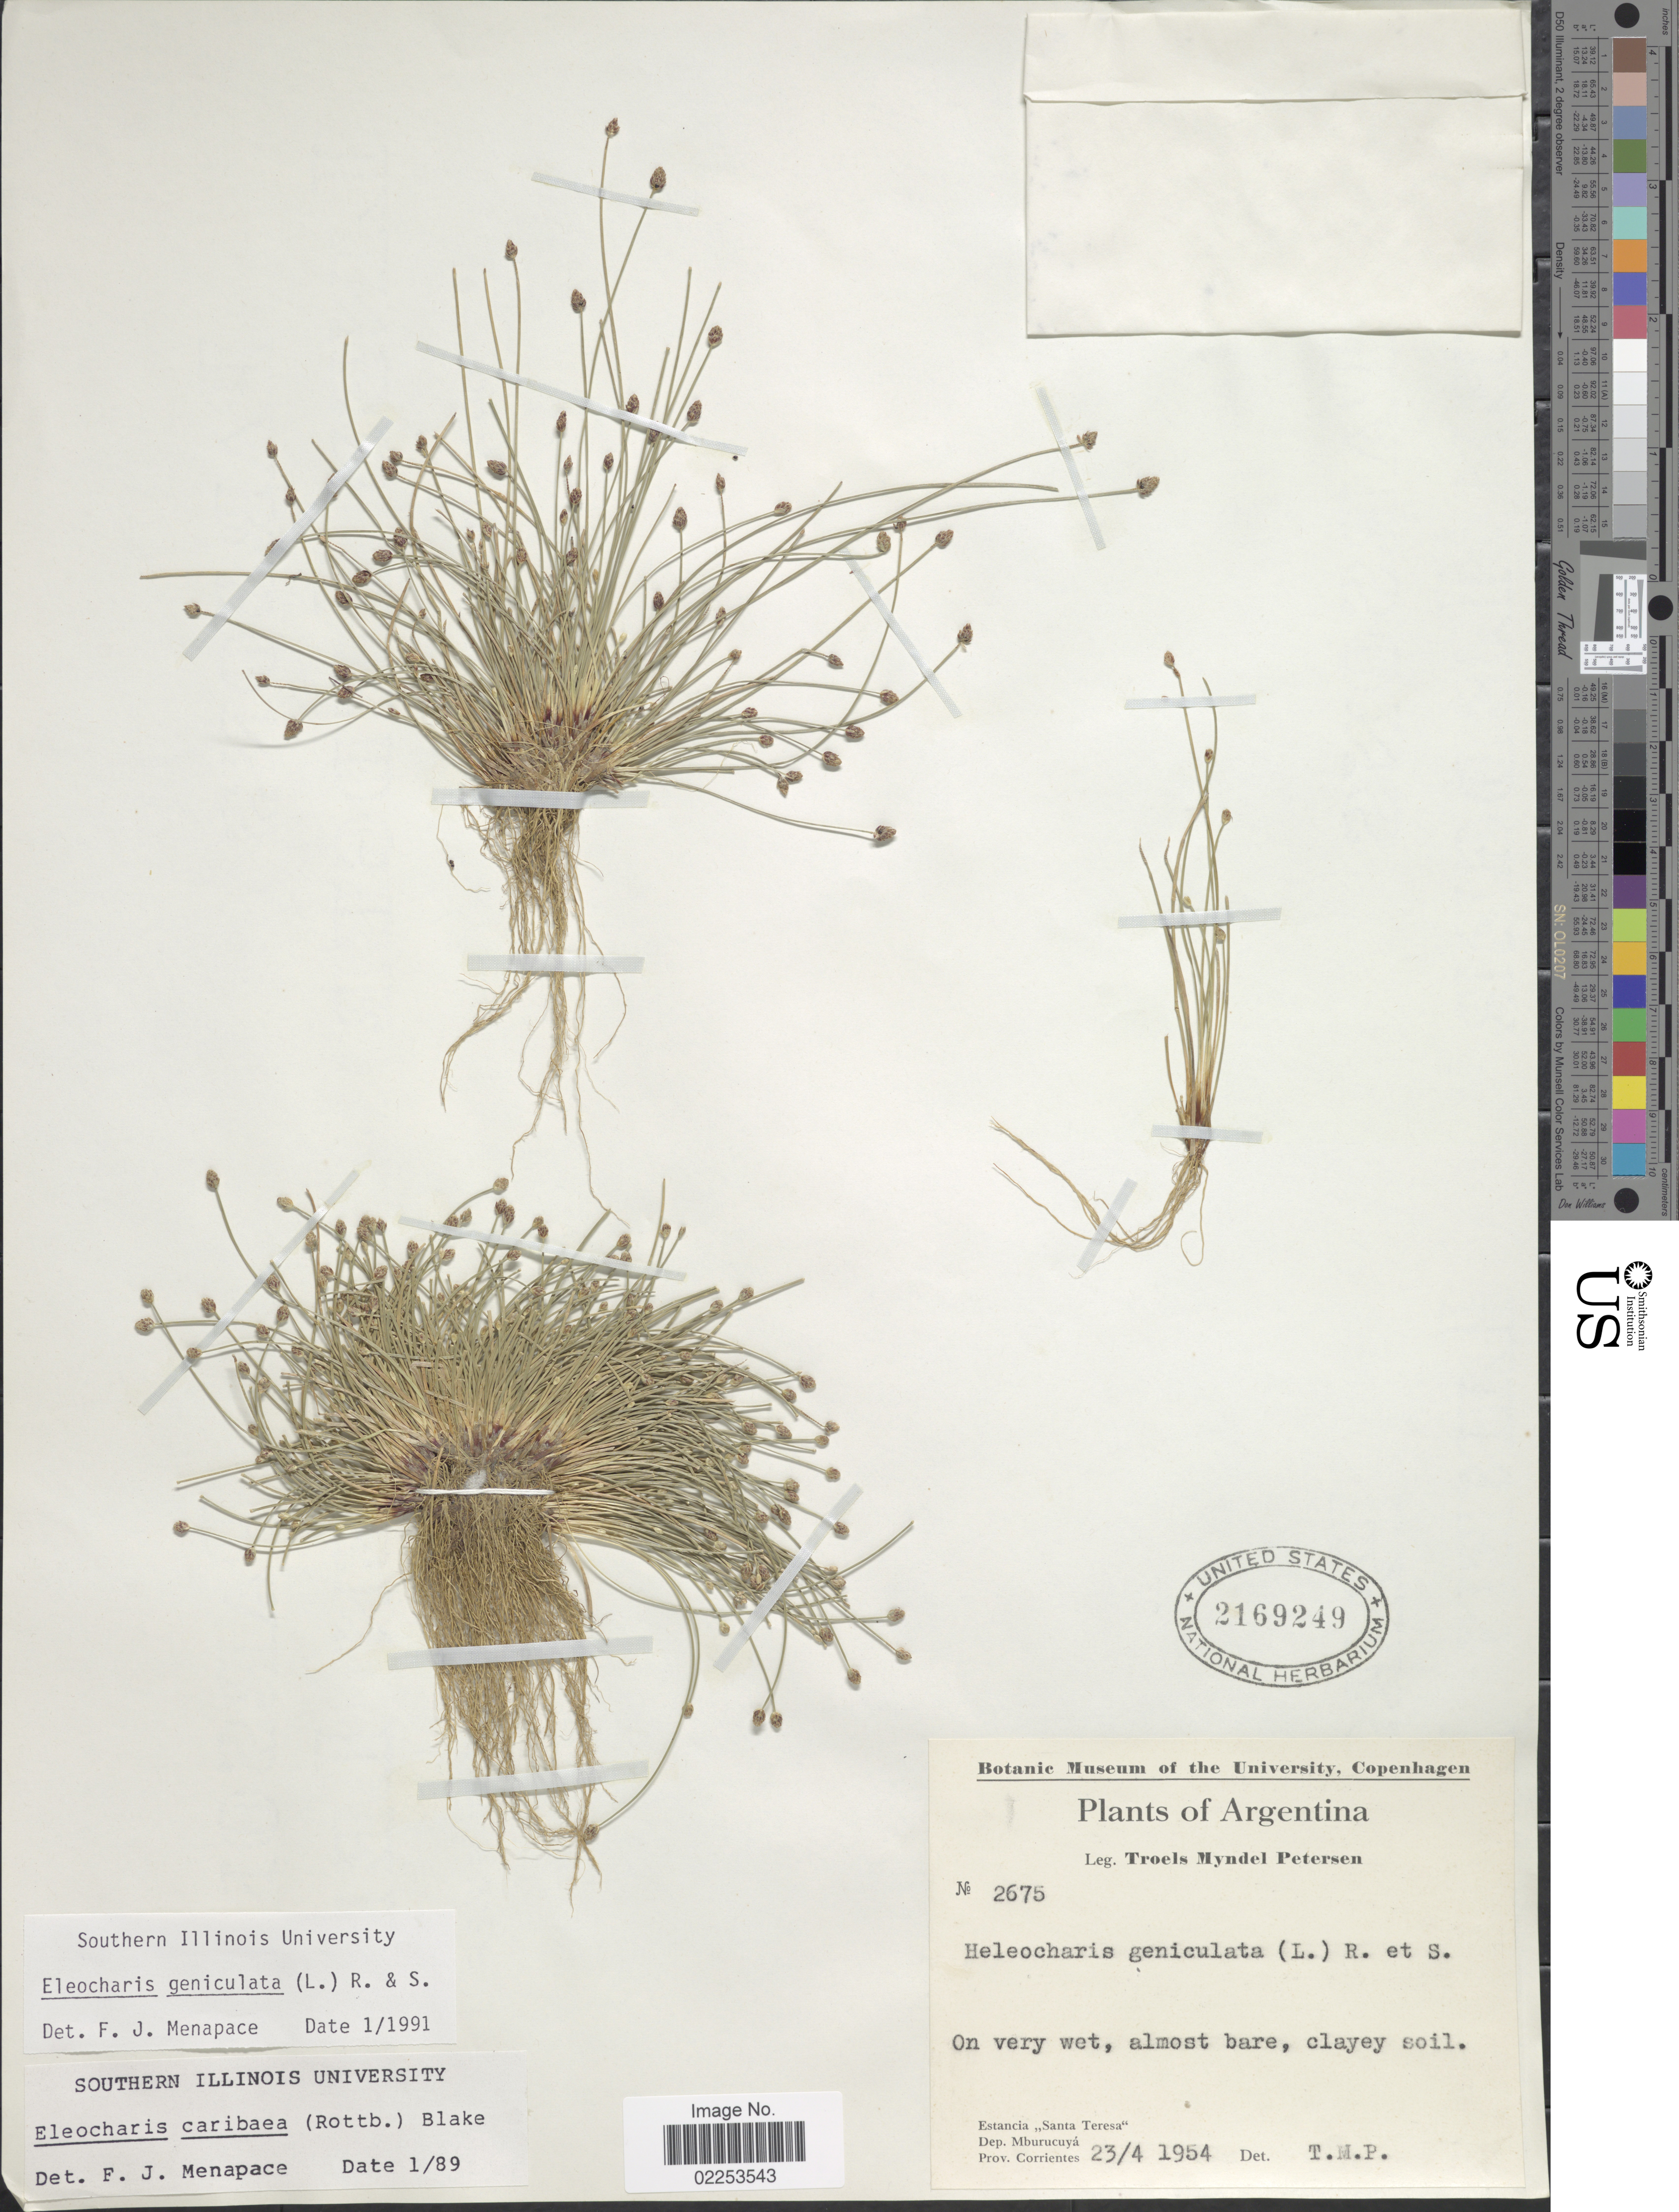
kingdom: Plantae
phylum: Tracheophyta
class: Liliopsida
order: Poales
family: Cyperaceae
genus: Eleocharis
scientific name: Eleocharis geniculata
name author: (L.) Roem. & Schult.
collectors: T. M. Petersen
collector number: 2675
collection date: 1954-04-23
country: Argentina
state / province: Corrientes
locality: On very wet, almost bare, clayey soil, Estancia Santa Teresa, Dp. Mburucuya, Prov. Corrientes.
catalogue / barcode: US 2169249